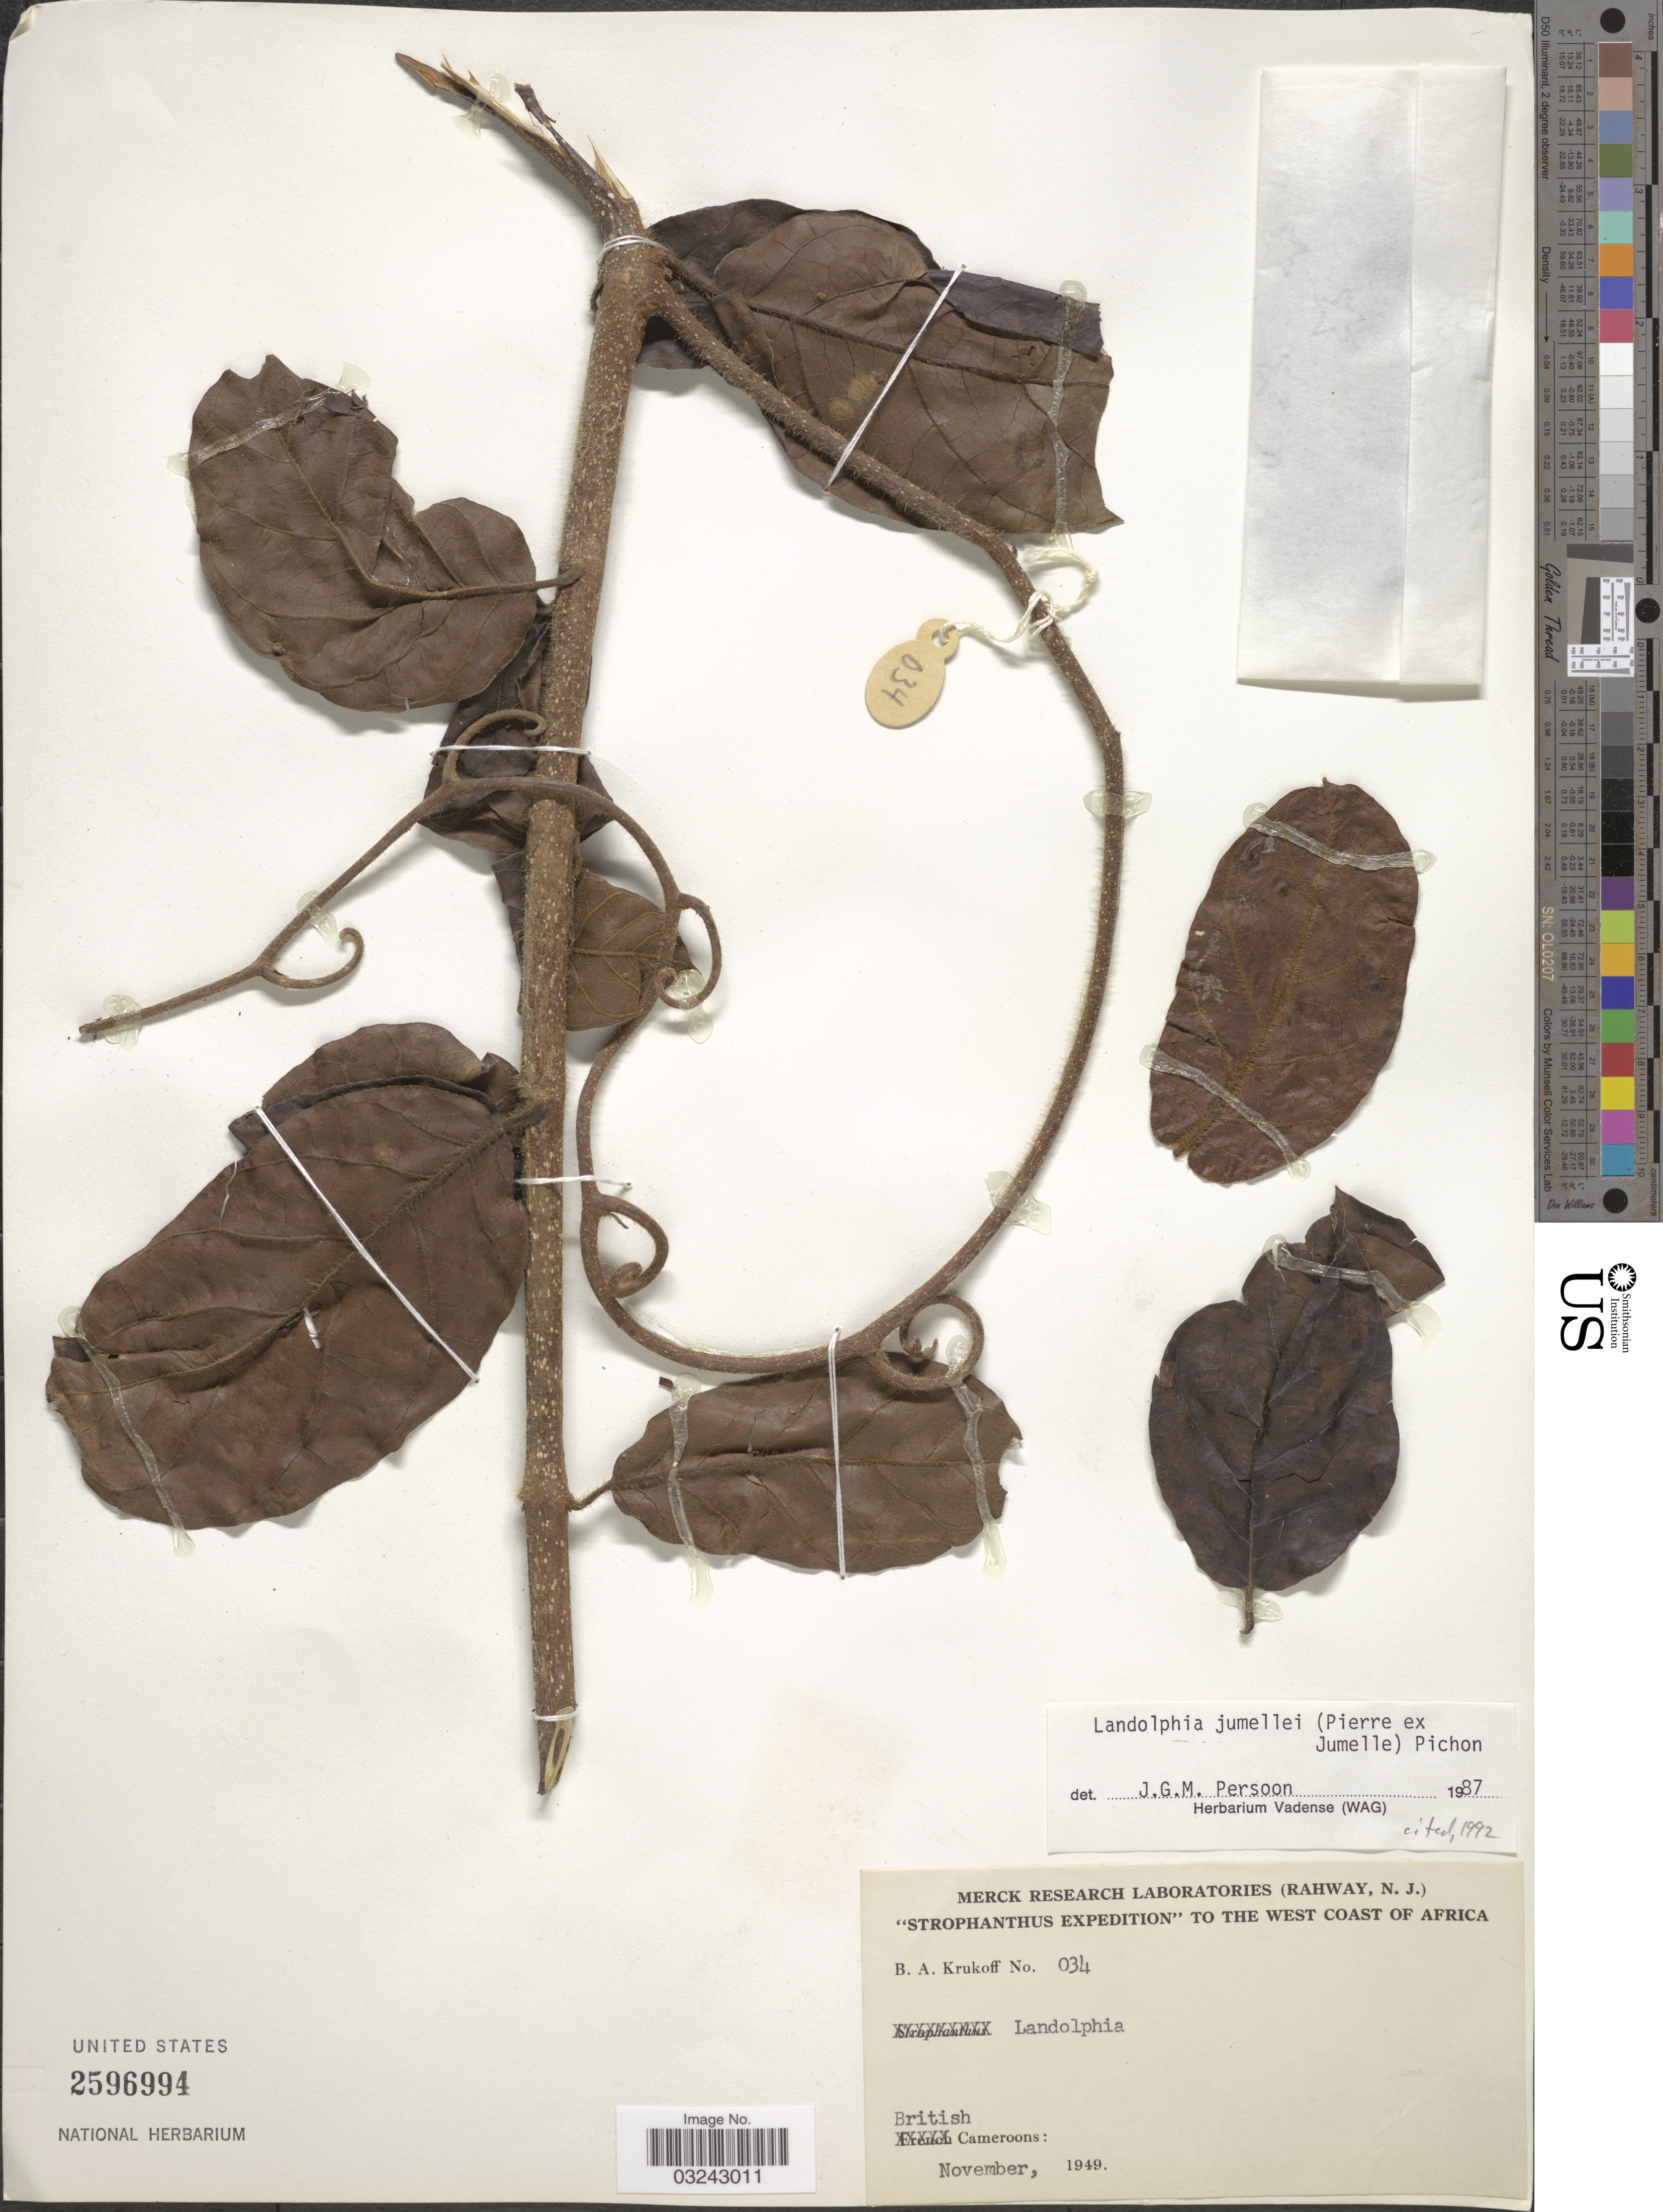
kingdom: Plantae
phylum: Tracheophyta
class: Magnoliopsida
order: Gentianales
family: Apocynaceae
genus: Landolphia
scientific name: Landolphia jumellei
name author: (Pierre ex Jum.) Pichon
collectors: B. A. Krukoff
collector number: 034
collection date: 1949-11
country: Cameroon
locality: West Coast of Africa, British Cameroons.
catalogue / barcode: US 2596994